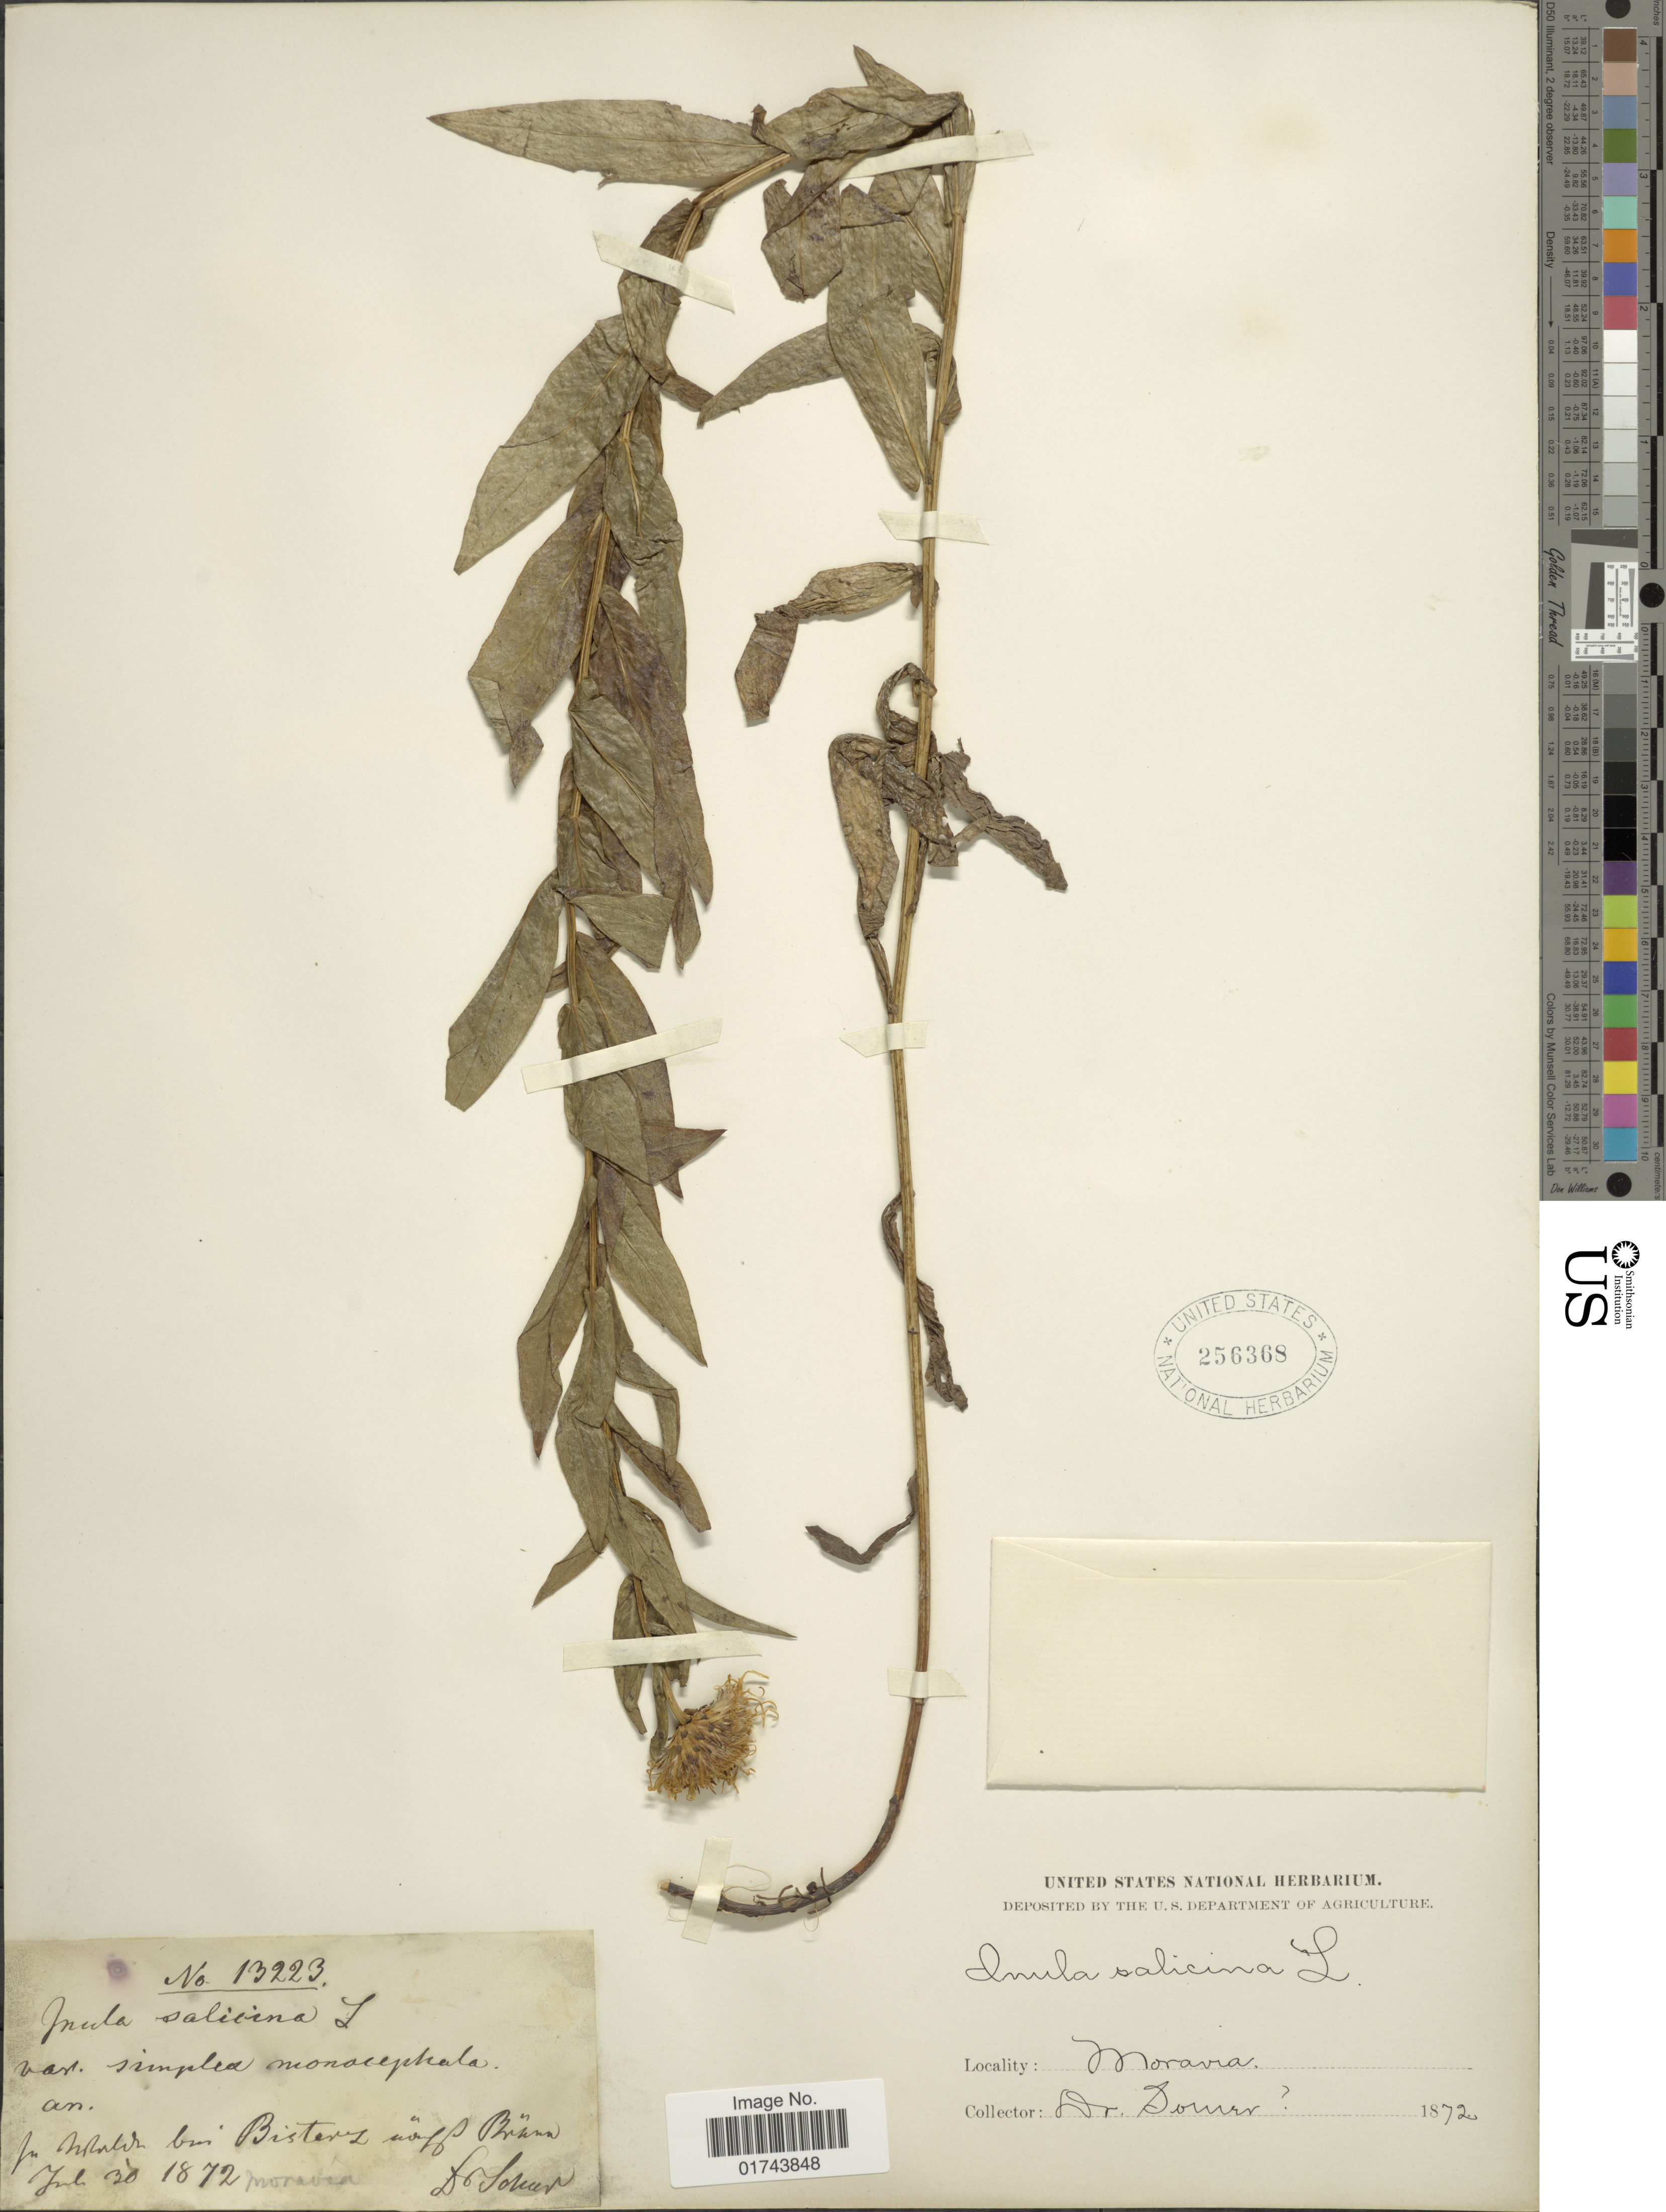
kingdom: Plantae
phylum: Tracheophyta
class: Magnoliopsida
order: Asterales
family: Asteraceae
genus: Inula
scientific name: Inula salicina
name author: L.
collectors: Dorner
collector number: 13223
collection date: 1872-07-30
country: Czechia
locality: Moravia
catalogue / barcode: US 256368